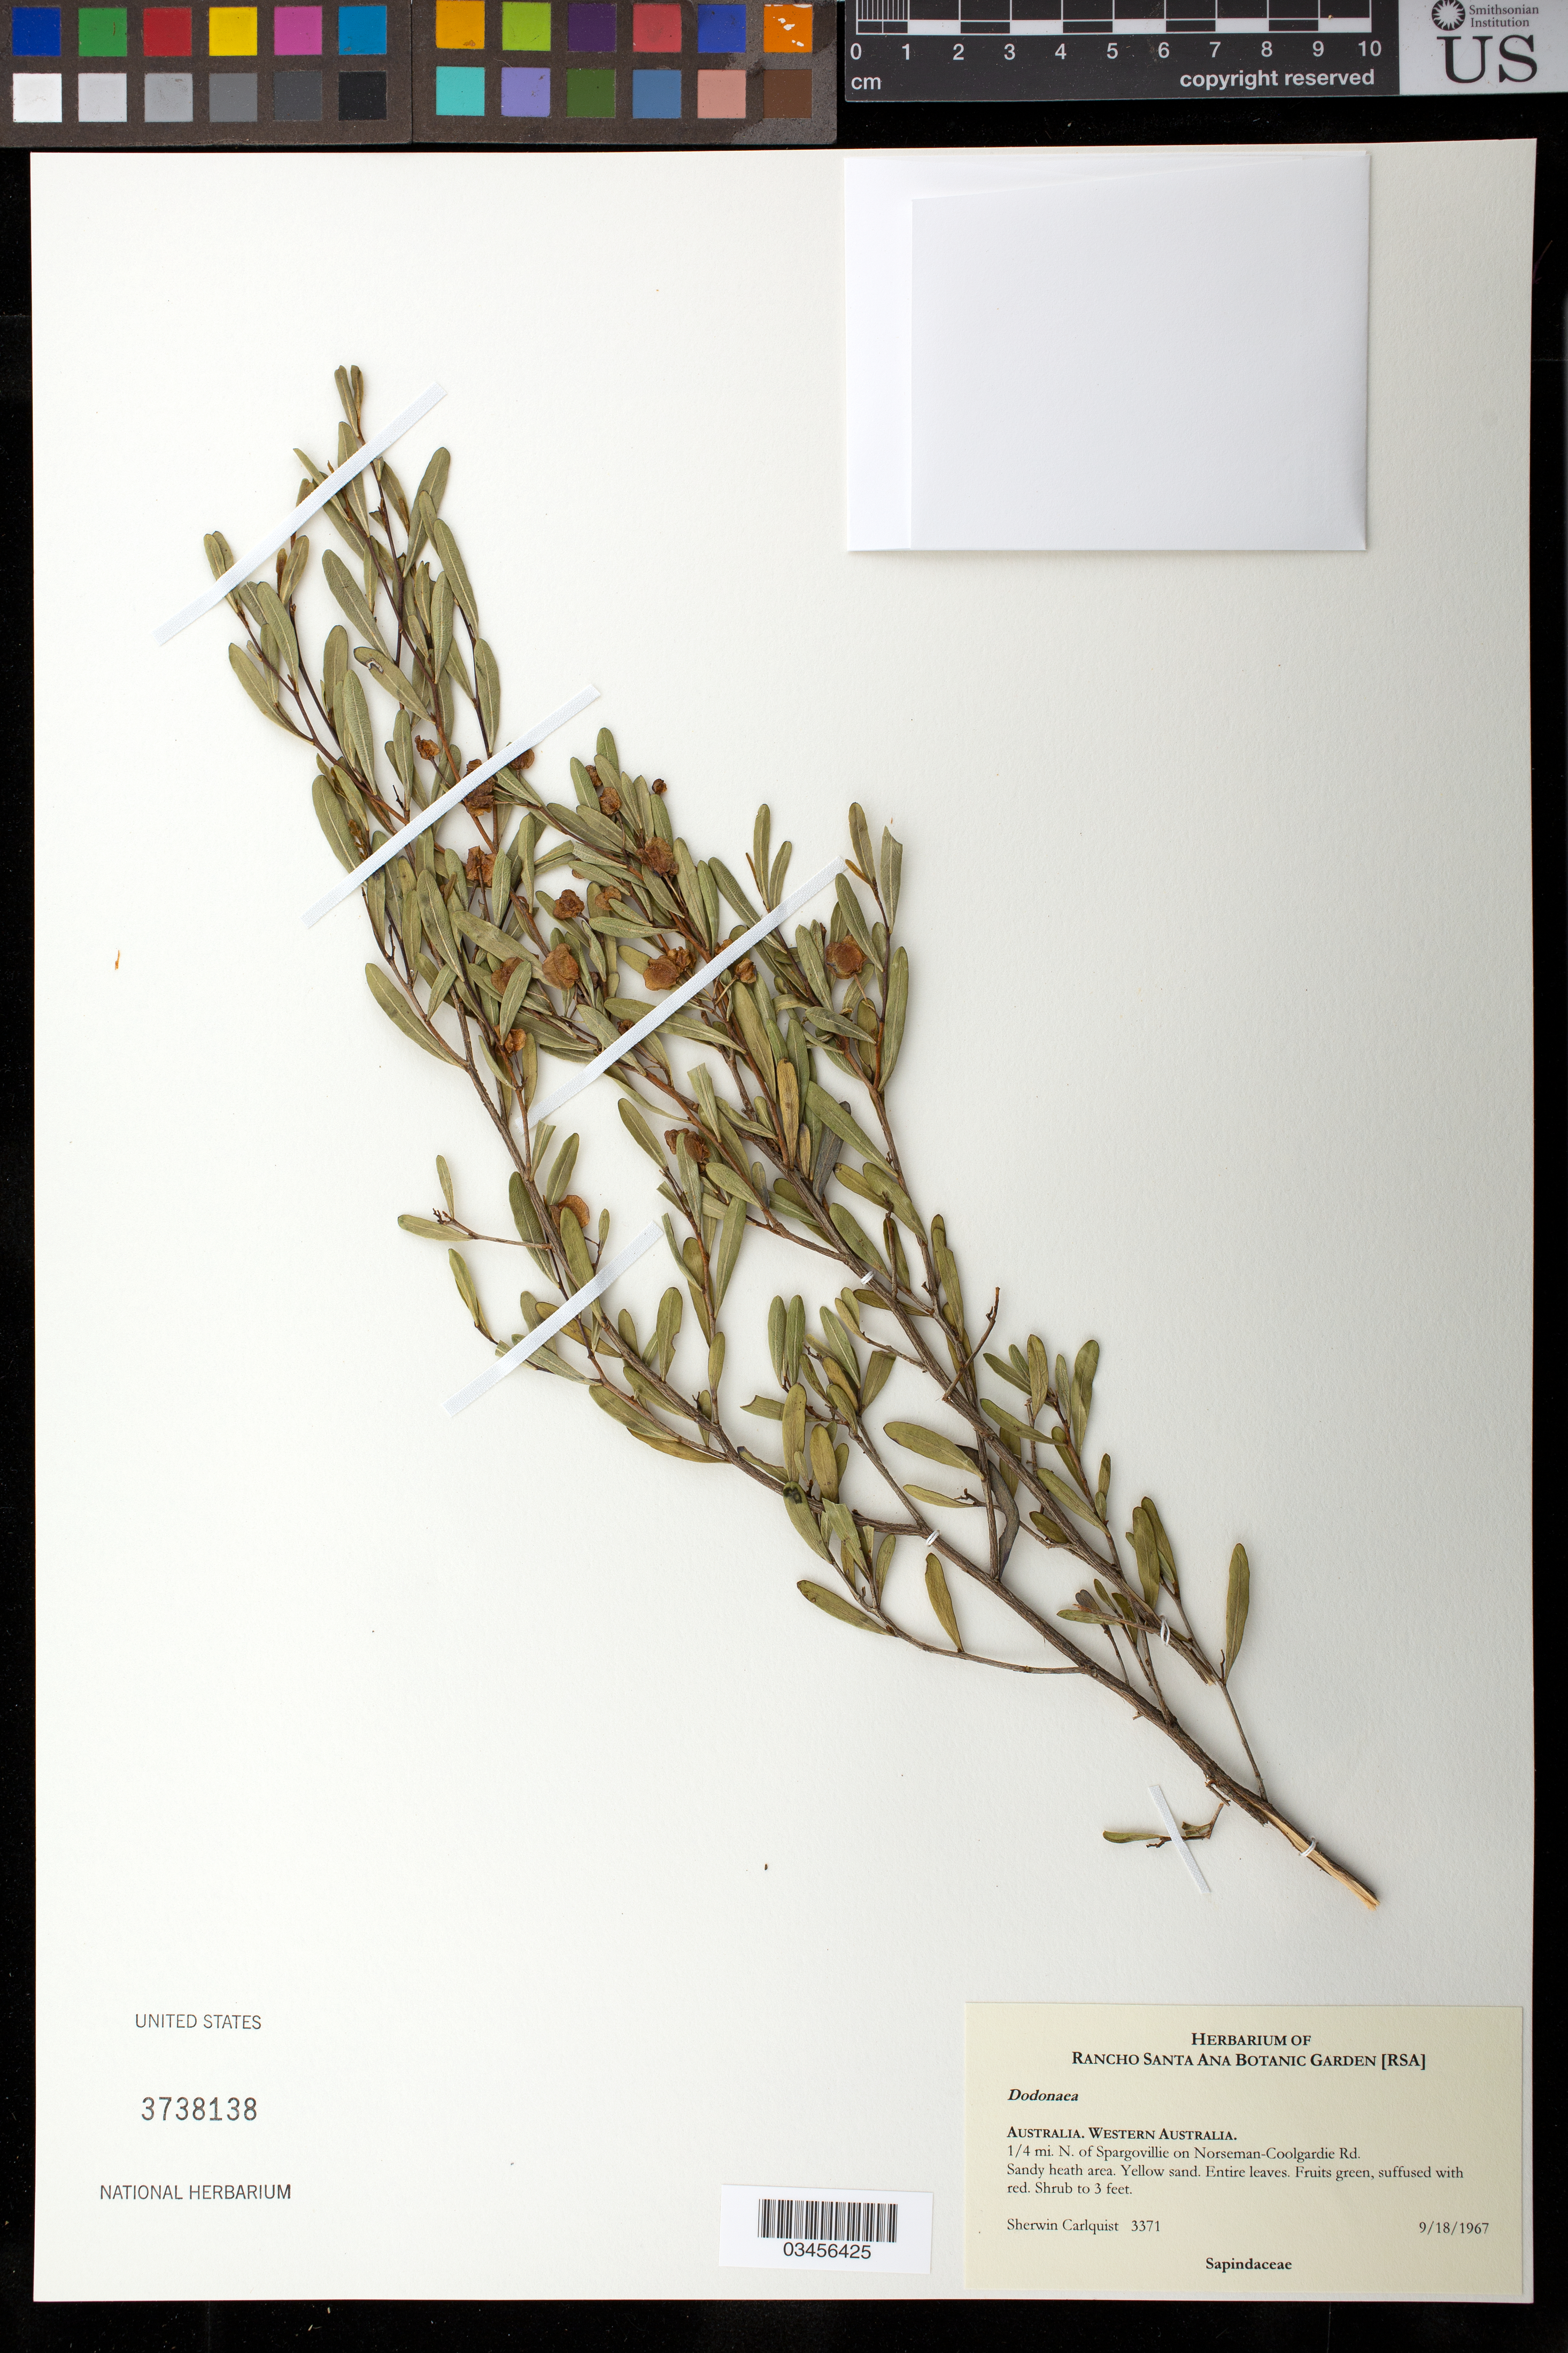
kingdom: Plantae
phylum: Tracheophyta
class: Magnoliopsida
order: Sapindales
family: Sapindaceae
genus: Dodonaea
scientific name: Dodonaea sp.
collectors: S. Carlquist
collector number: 3371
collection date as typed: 18 Sep 1967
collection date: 1967-09-18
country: Australia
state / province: Western Australia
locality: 1/4 mi. N of Spargovillie on Norseman-Coolgardie Rd.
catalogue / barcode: US 3738138